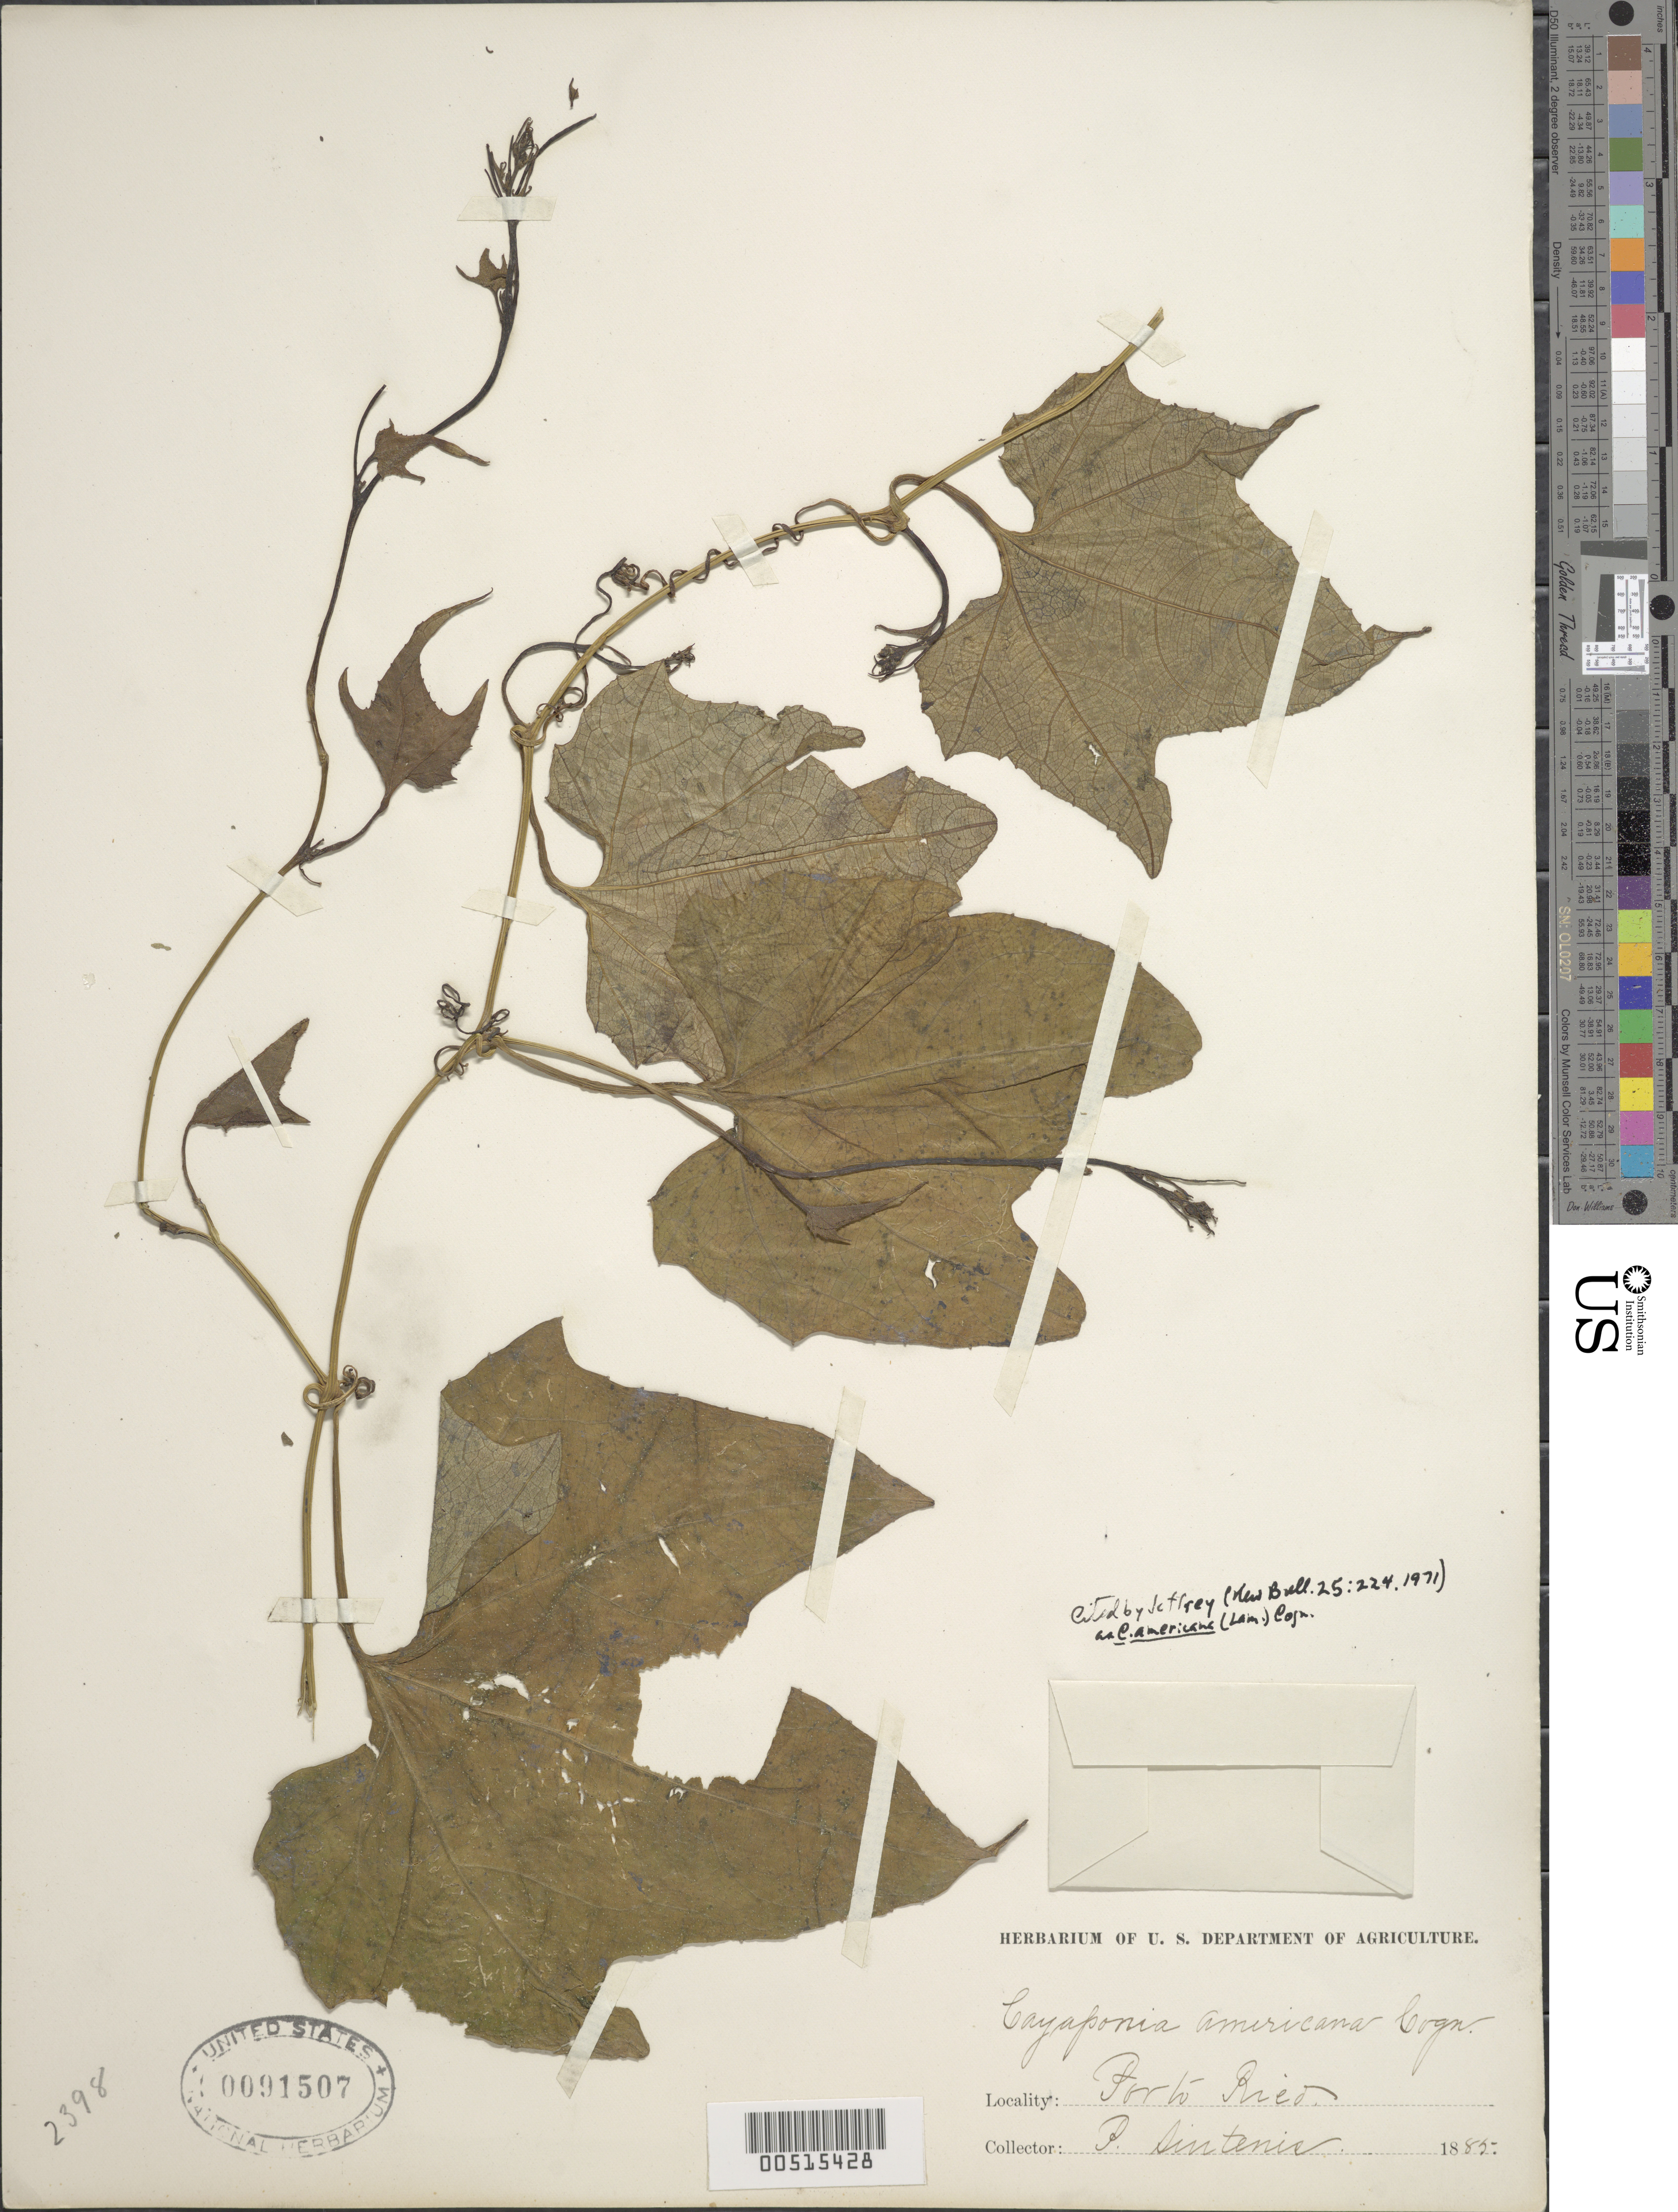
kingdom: Plantae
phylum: Tracheophyta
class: Magnoliopsida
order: Cucurbitales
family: Cucurbitaceae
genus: Cayaponia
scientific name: Cayaponia americana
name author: (Lam.) Cogn.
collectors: P. Sintenis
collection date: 1885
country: Puerto Rico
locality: Porto Rico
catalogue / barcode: US 91507